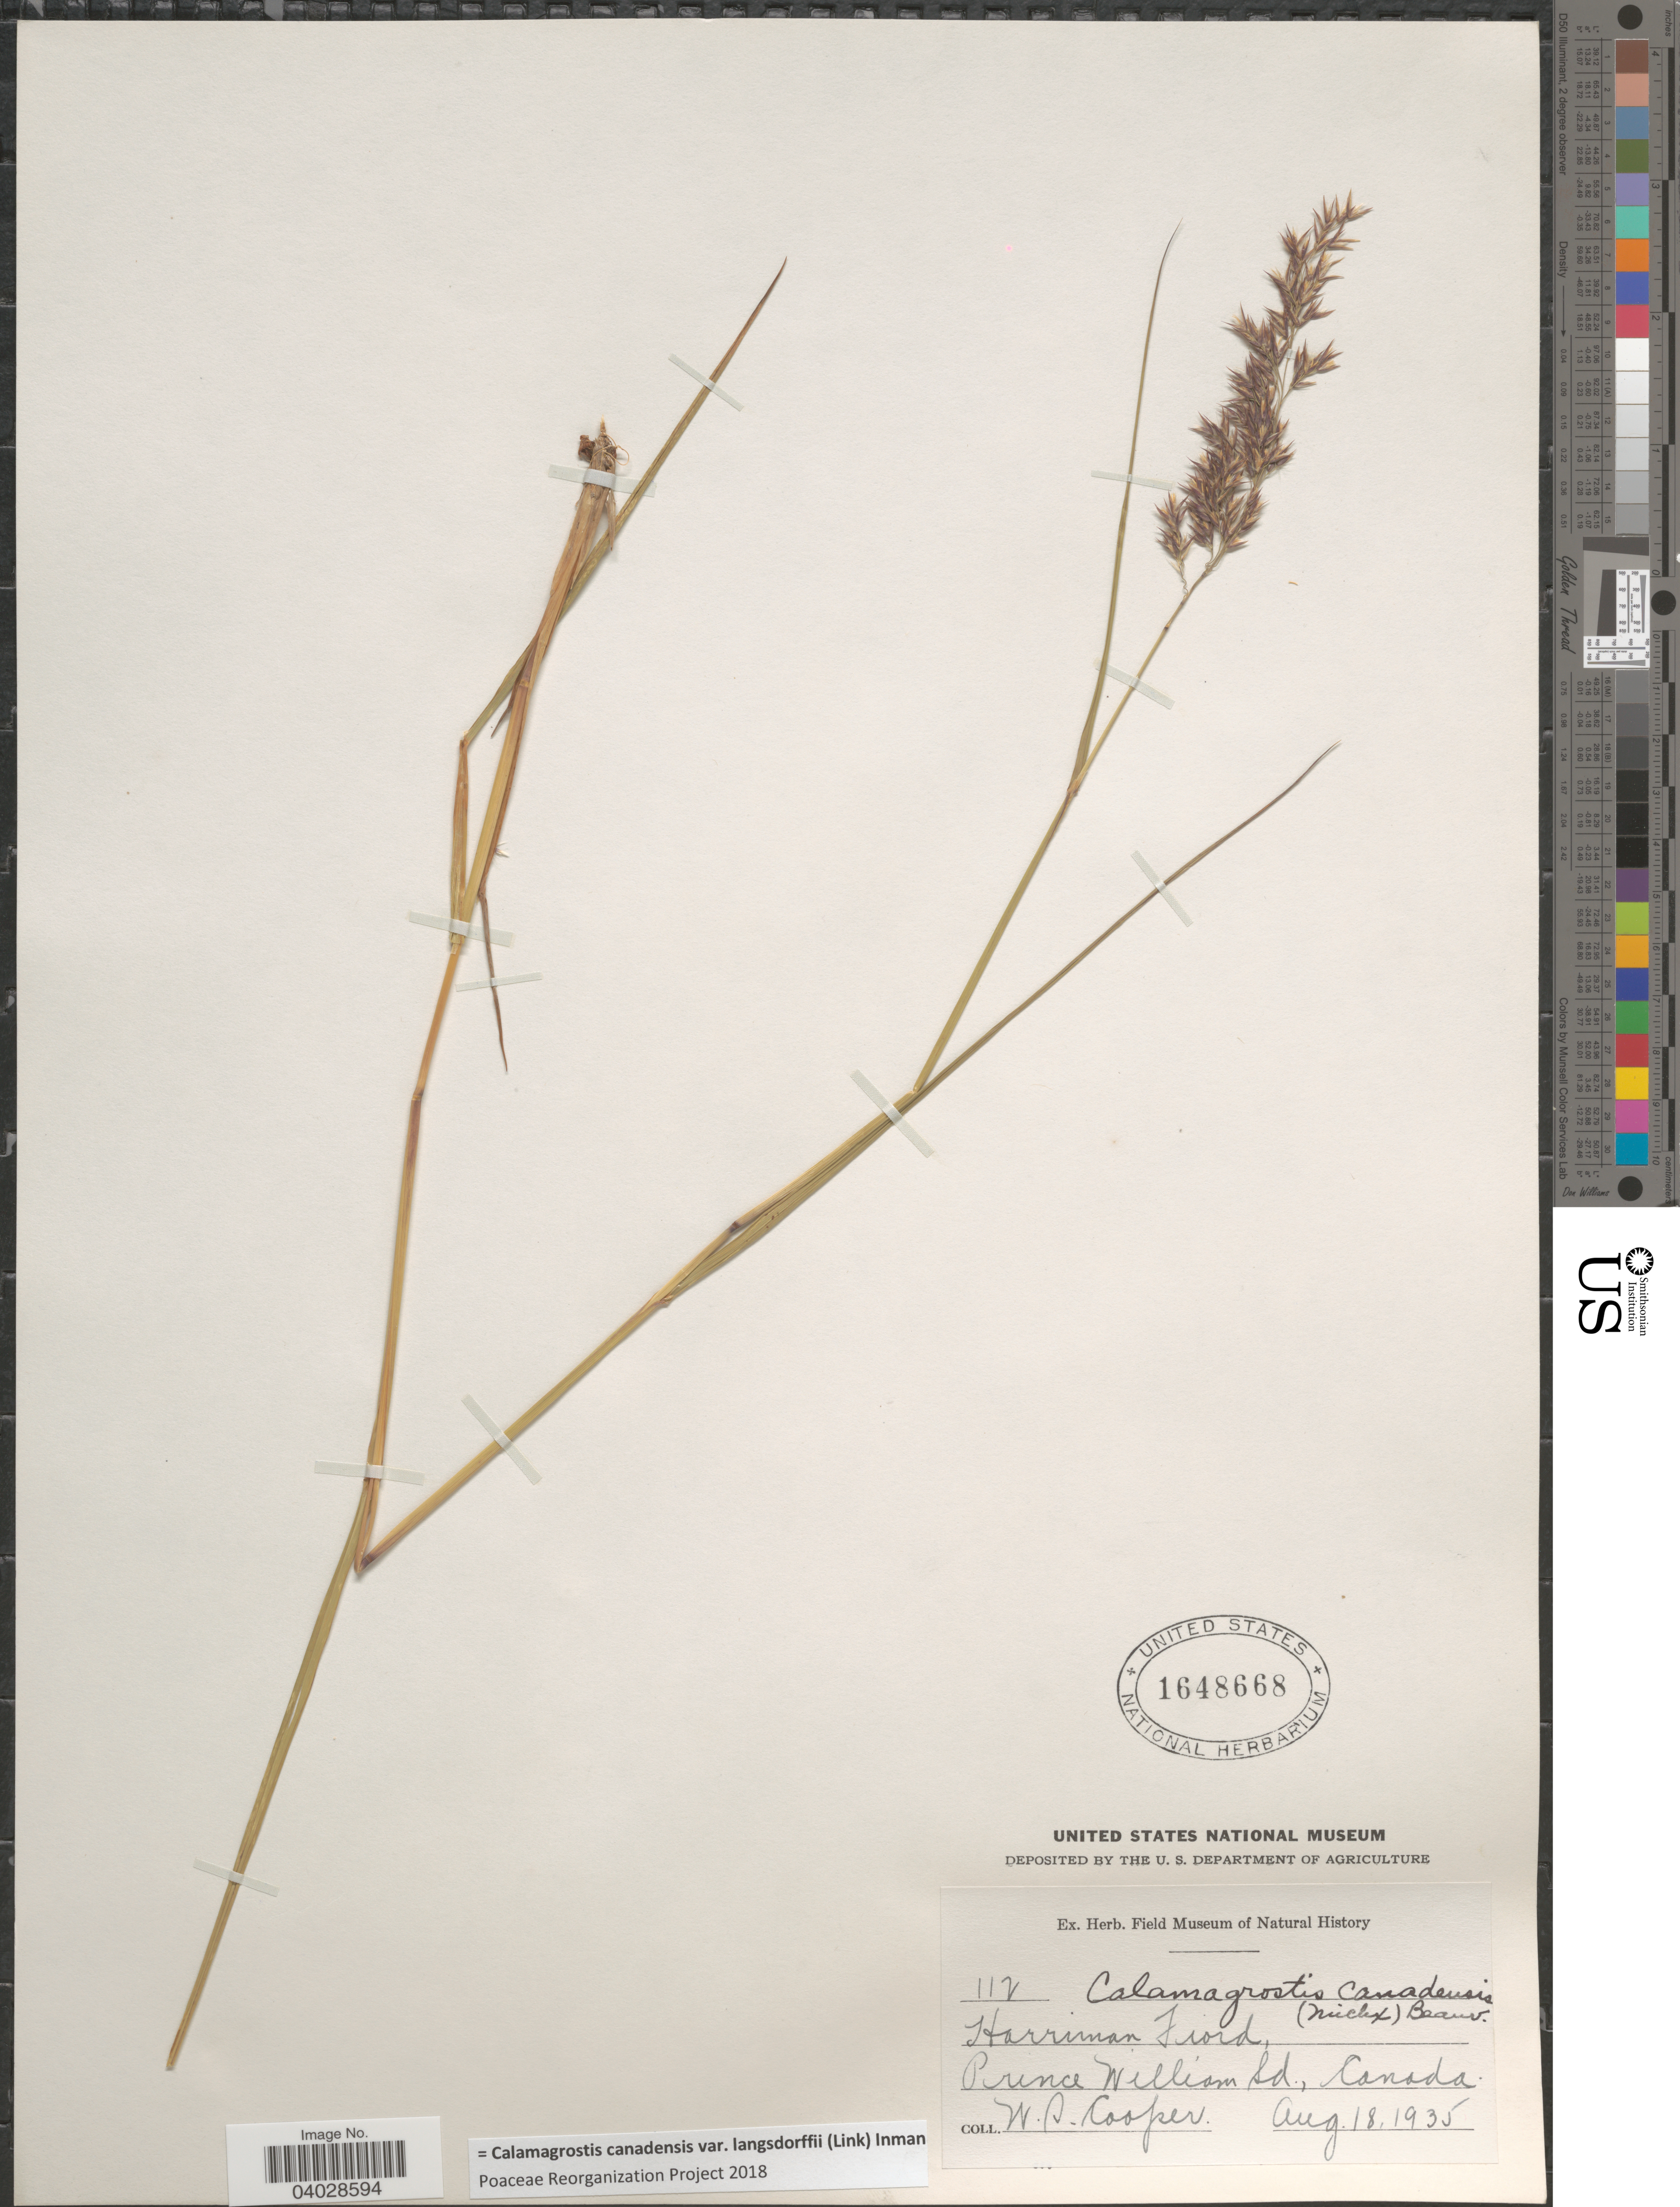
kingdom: Plantae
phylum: Tracheophyta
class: Liliopsida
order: Poales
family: Poaceae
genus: Calamagrostis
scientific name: Calamagrostis canadensis var. langsdorffii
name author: (Link) Inman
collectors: W. Cooper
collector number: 112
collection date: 1935-08-18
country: United States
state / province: Alaska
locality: Harriman Fiord, Prince William Sd.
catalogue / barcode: US 1648668